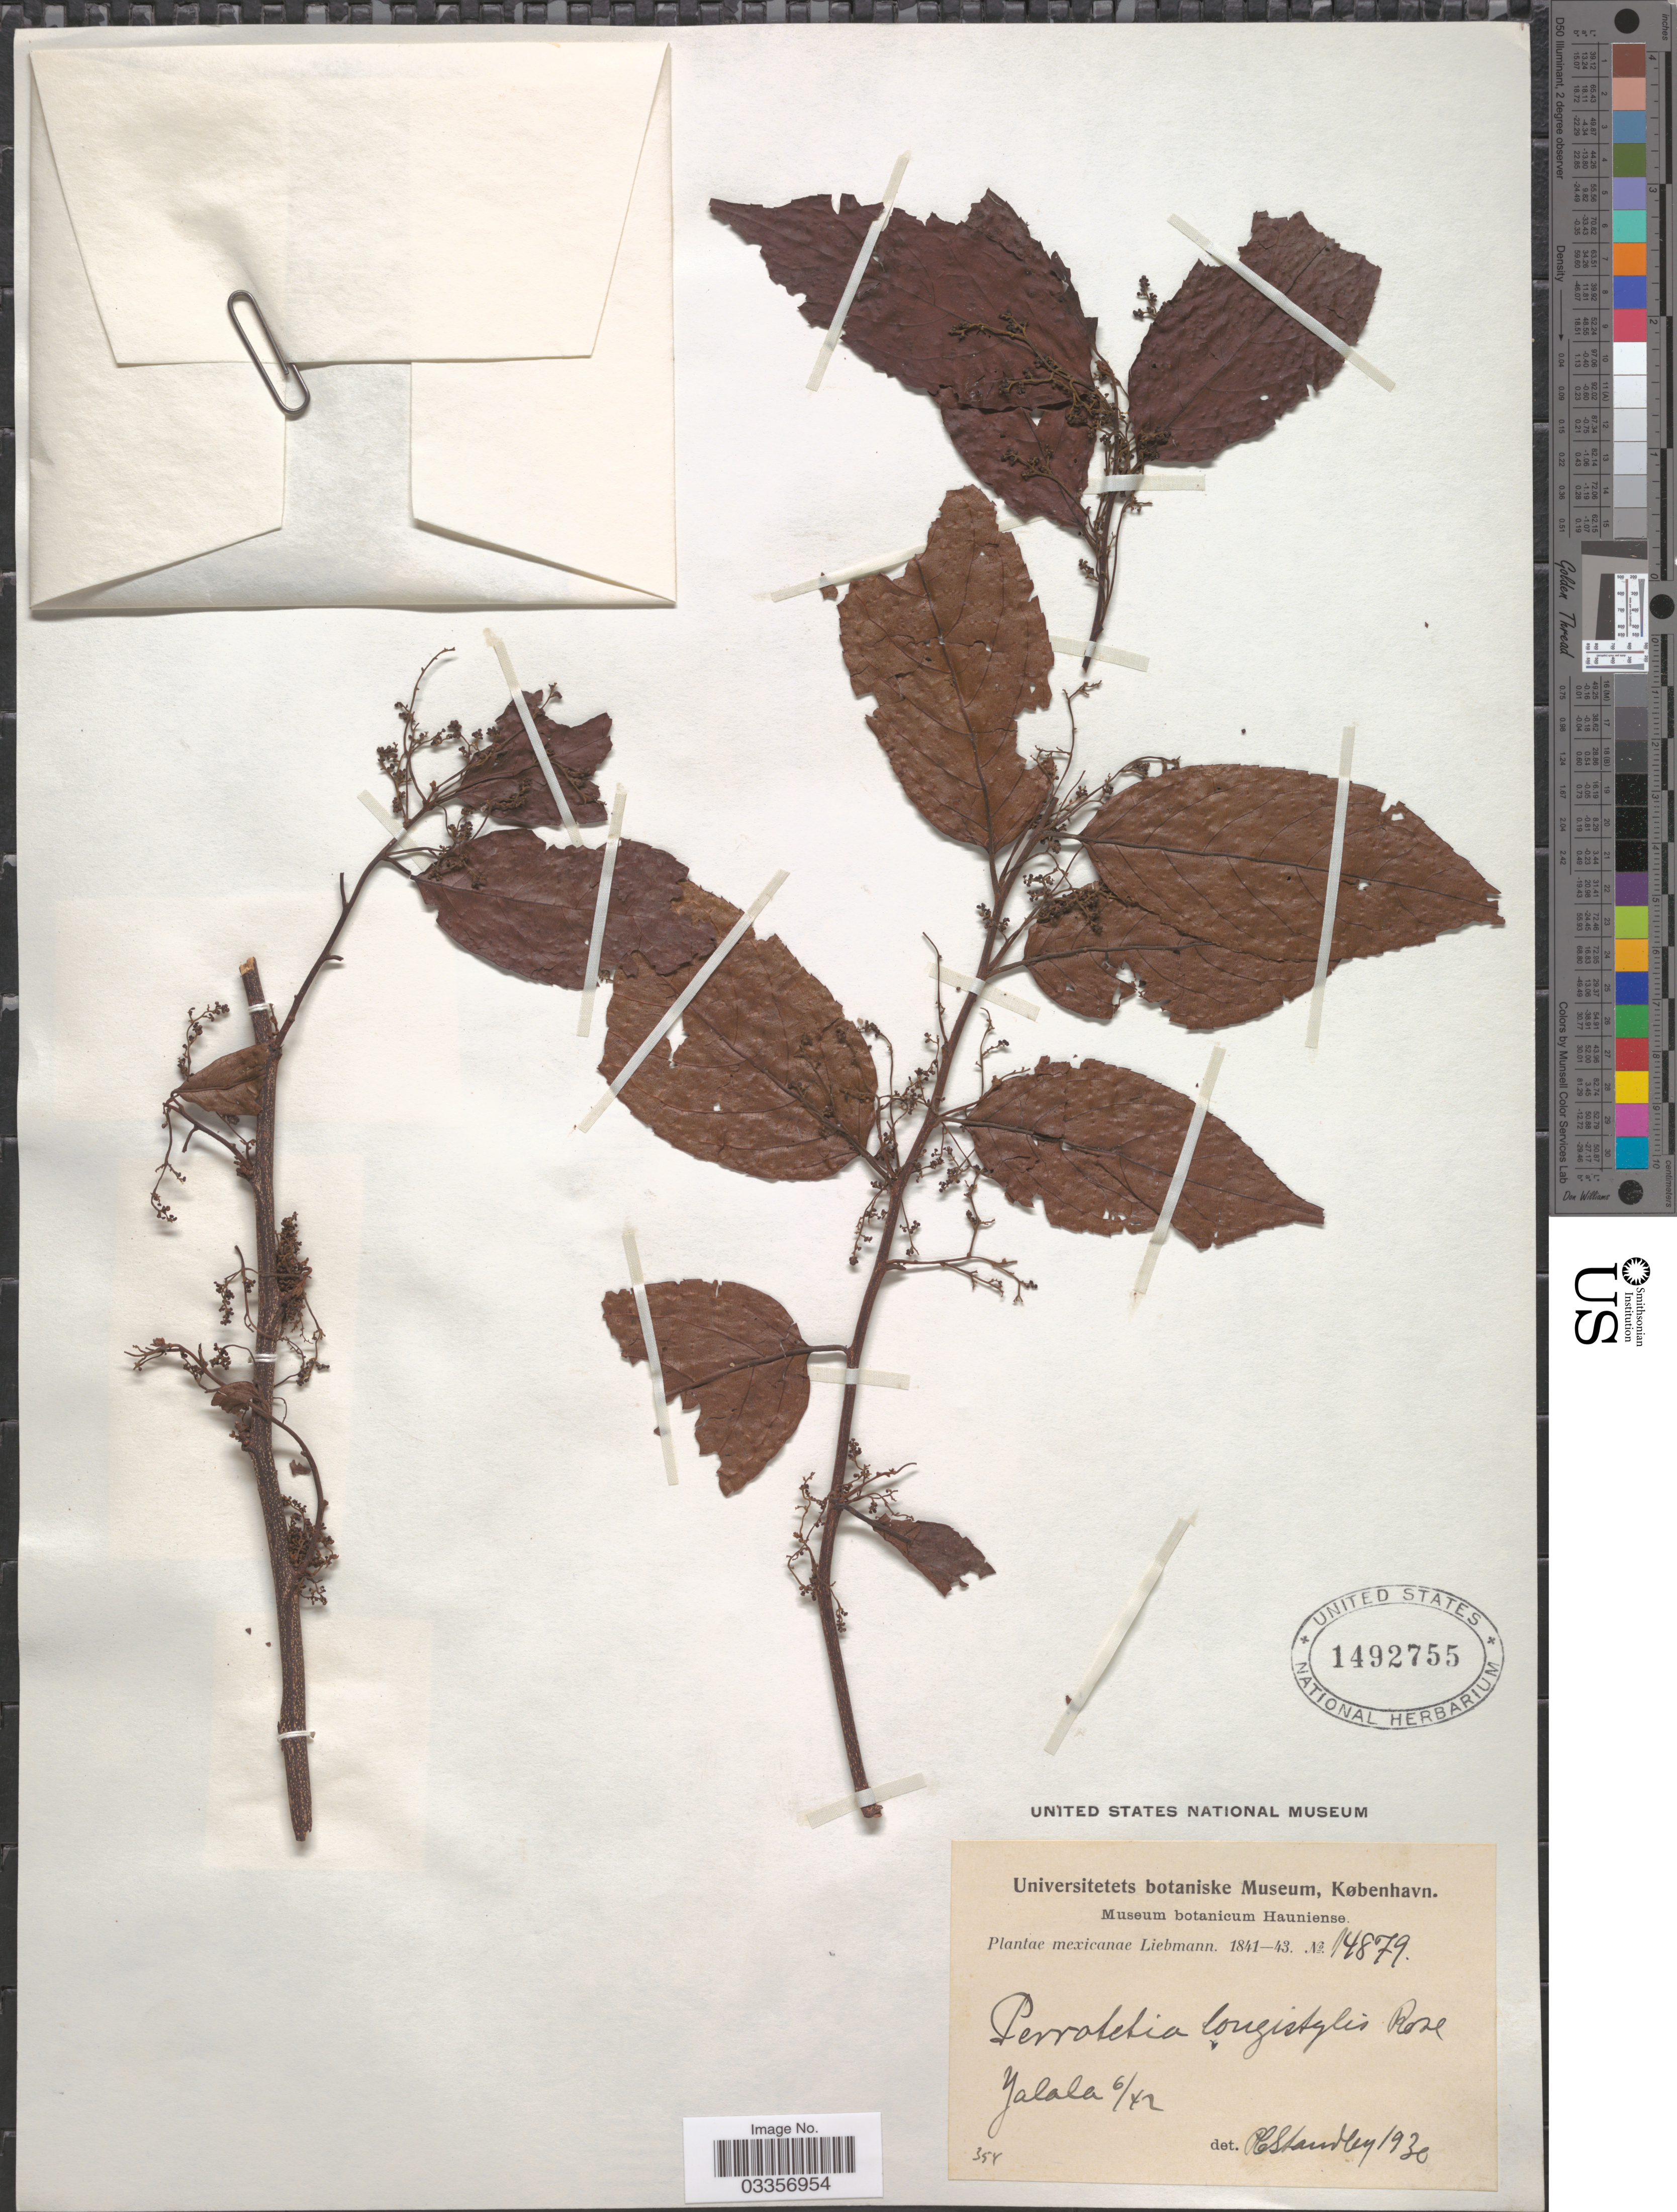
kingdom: Plantae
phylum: Tracheophyta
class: Magnoliopsida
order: Huerteales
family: Dipentodontaceae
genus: Perrottetia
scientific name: Perrottetia longistylis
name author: Rose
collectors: Liebmann, --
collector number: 14879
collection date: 1942-06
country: Mexico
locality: Yalala.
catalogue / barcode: US 1492755